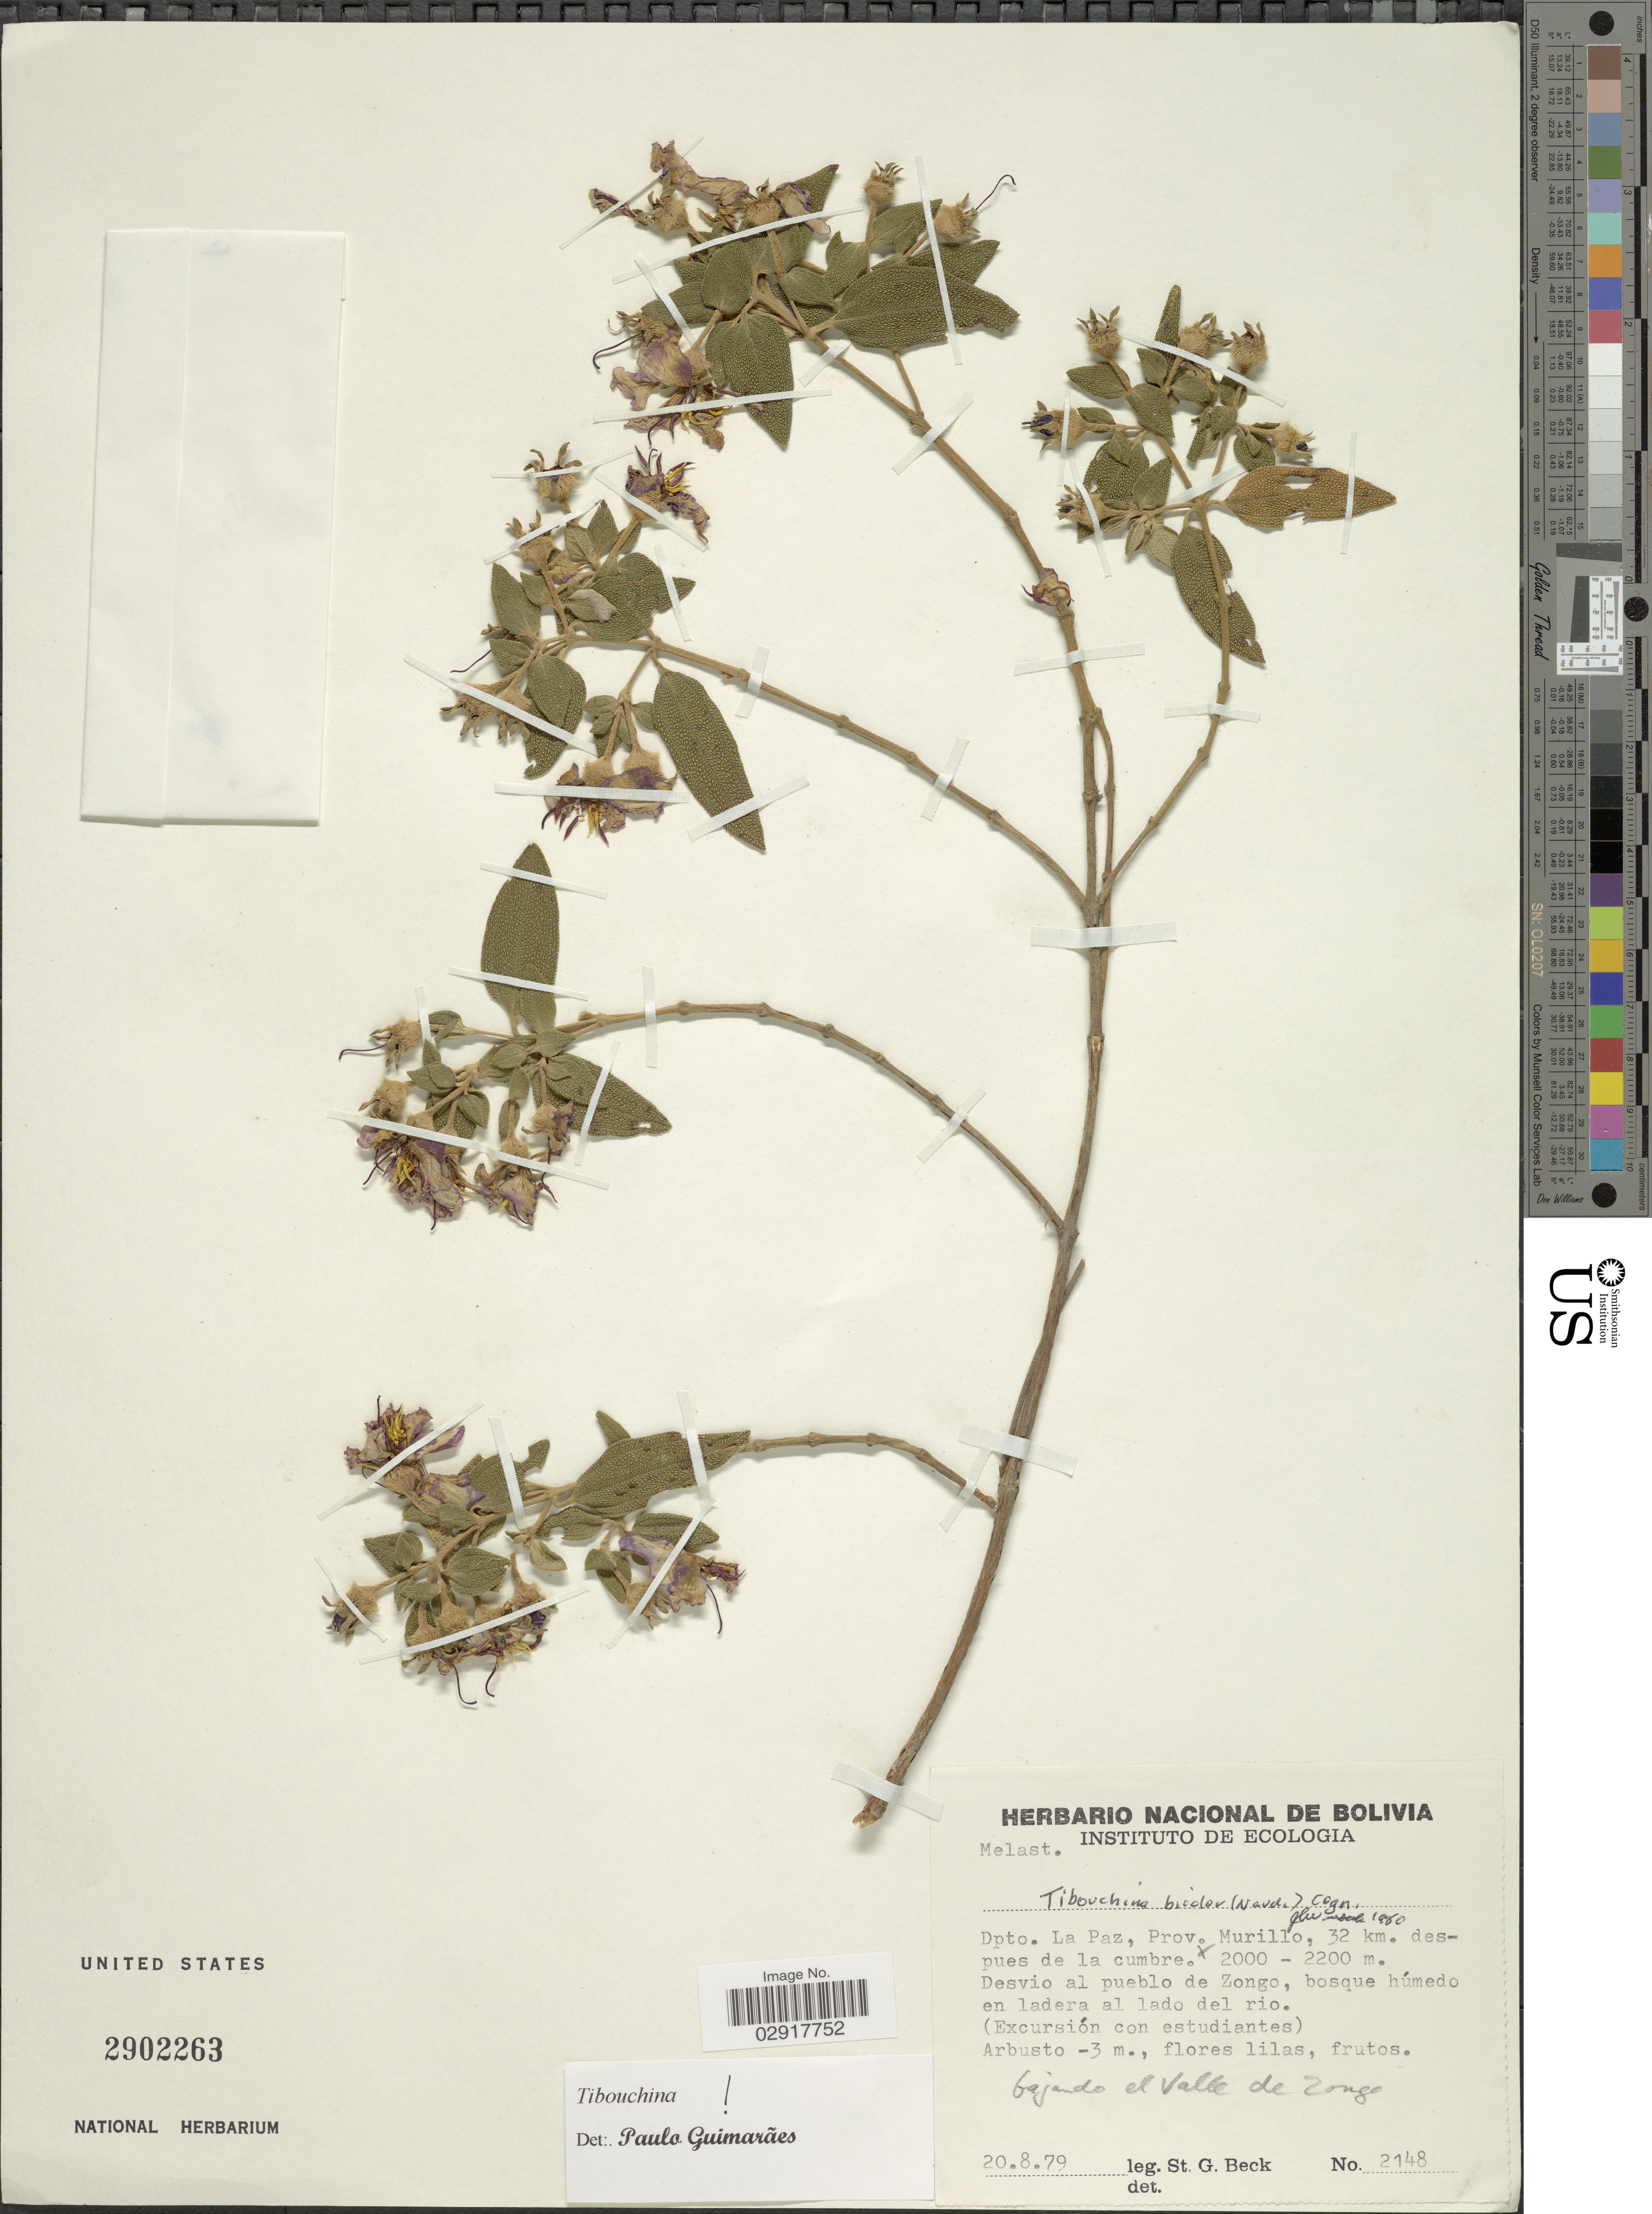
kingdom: Plantae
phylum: Tracheophyta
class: Magnoliopsida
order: Myrtales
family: Melastomataceae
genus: Tibouchina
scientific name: Tibouchina bicolor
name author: (Naudin) Cogn.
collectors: S. G. Beck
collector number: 2148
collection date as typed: Transcribed d/m/y: 20/8/79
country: Bolivia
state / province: La Paz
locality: Dpto. La Paz, Prov. Murillo, 32 km. despues de la cumbre. Desvio al pueblo de Zongo, bosque húmedo en ladera al lado del rio. Bajando el Valle de Zonge.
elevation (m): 2000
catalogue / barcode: US 2902263